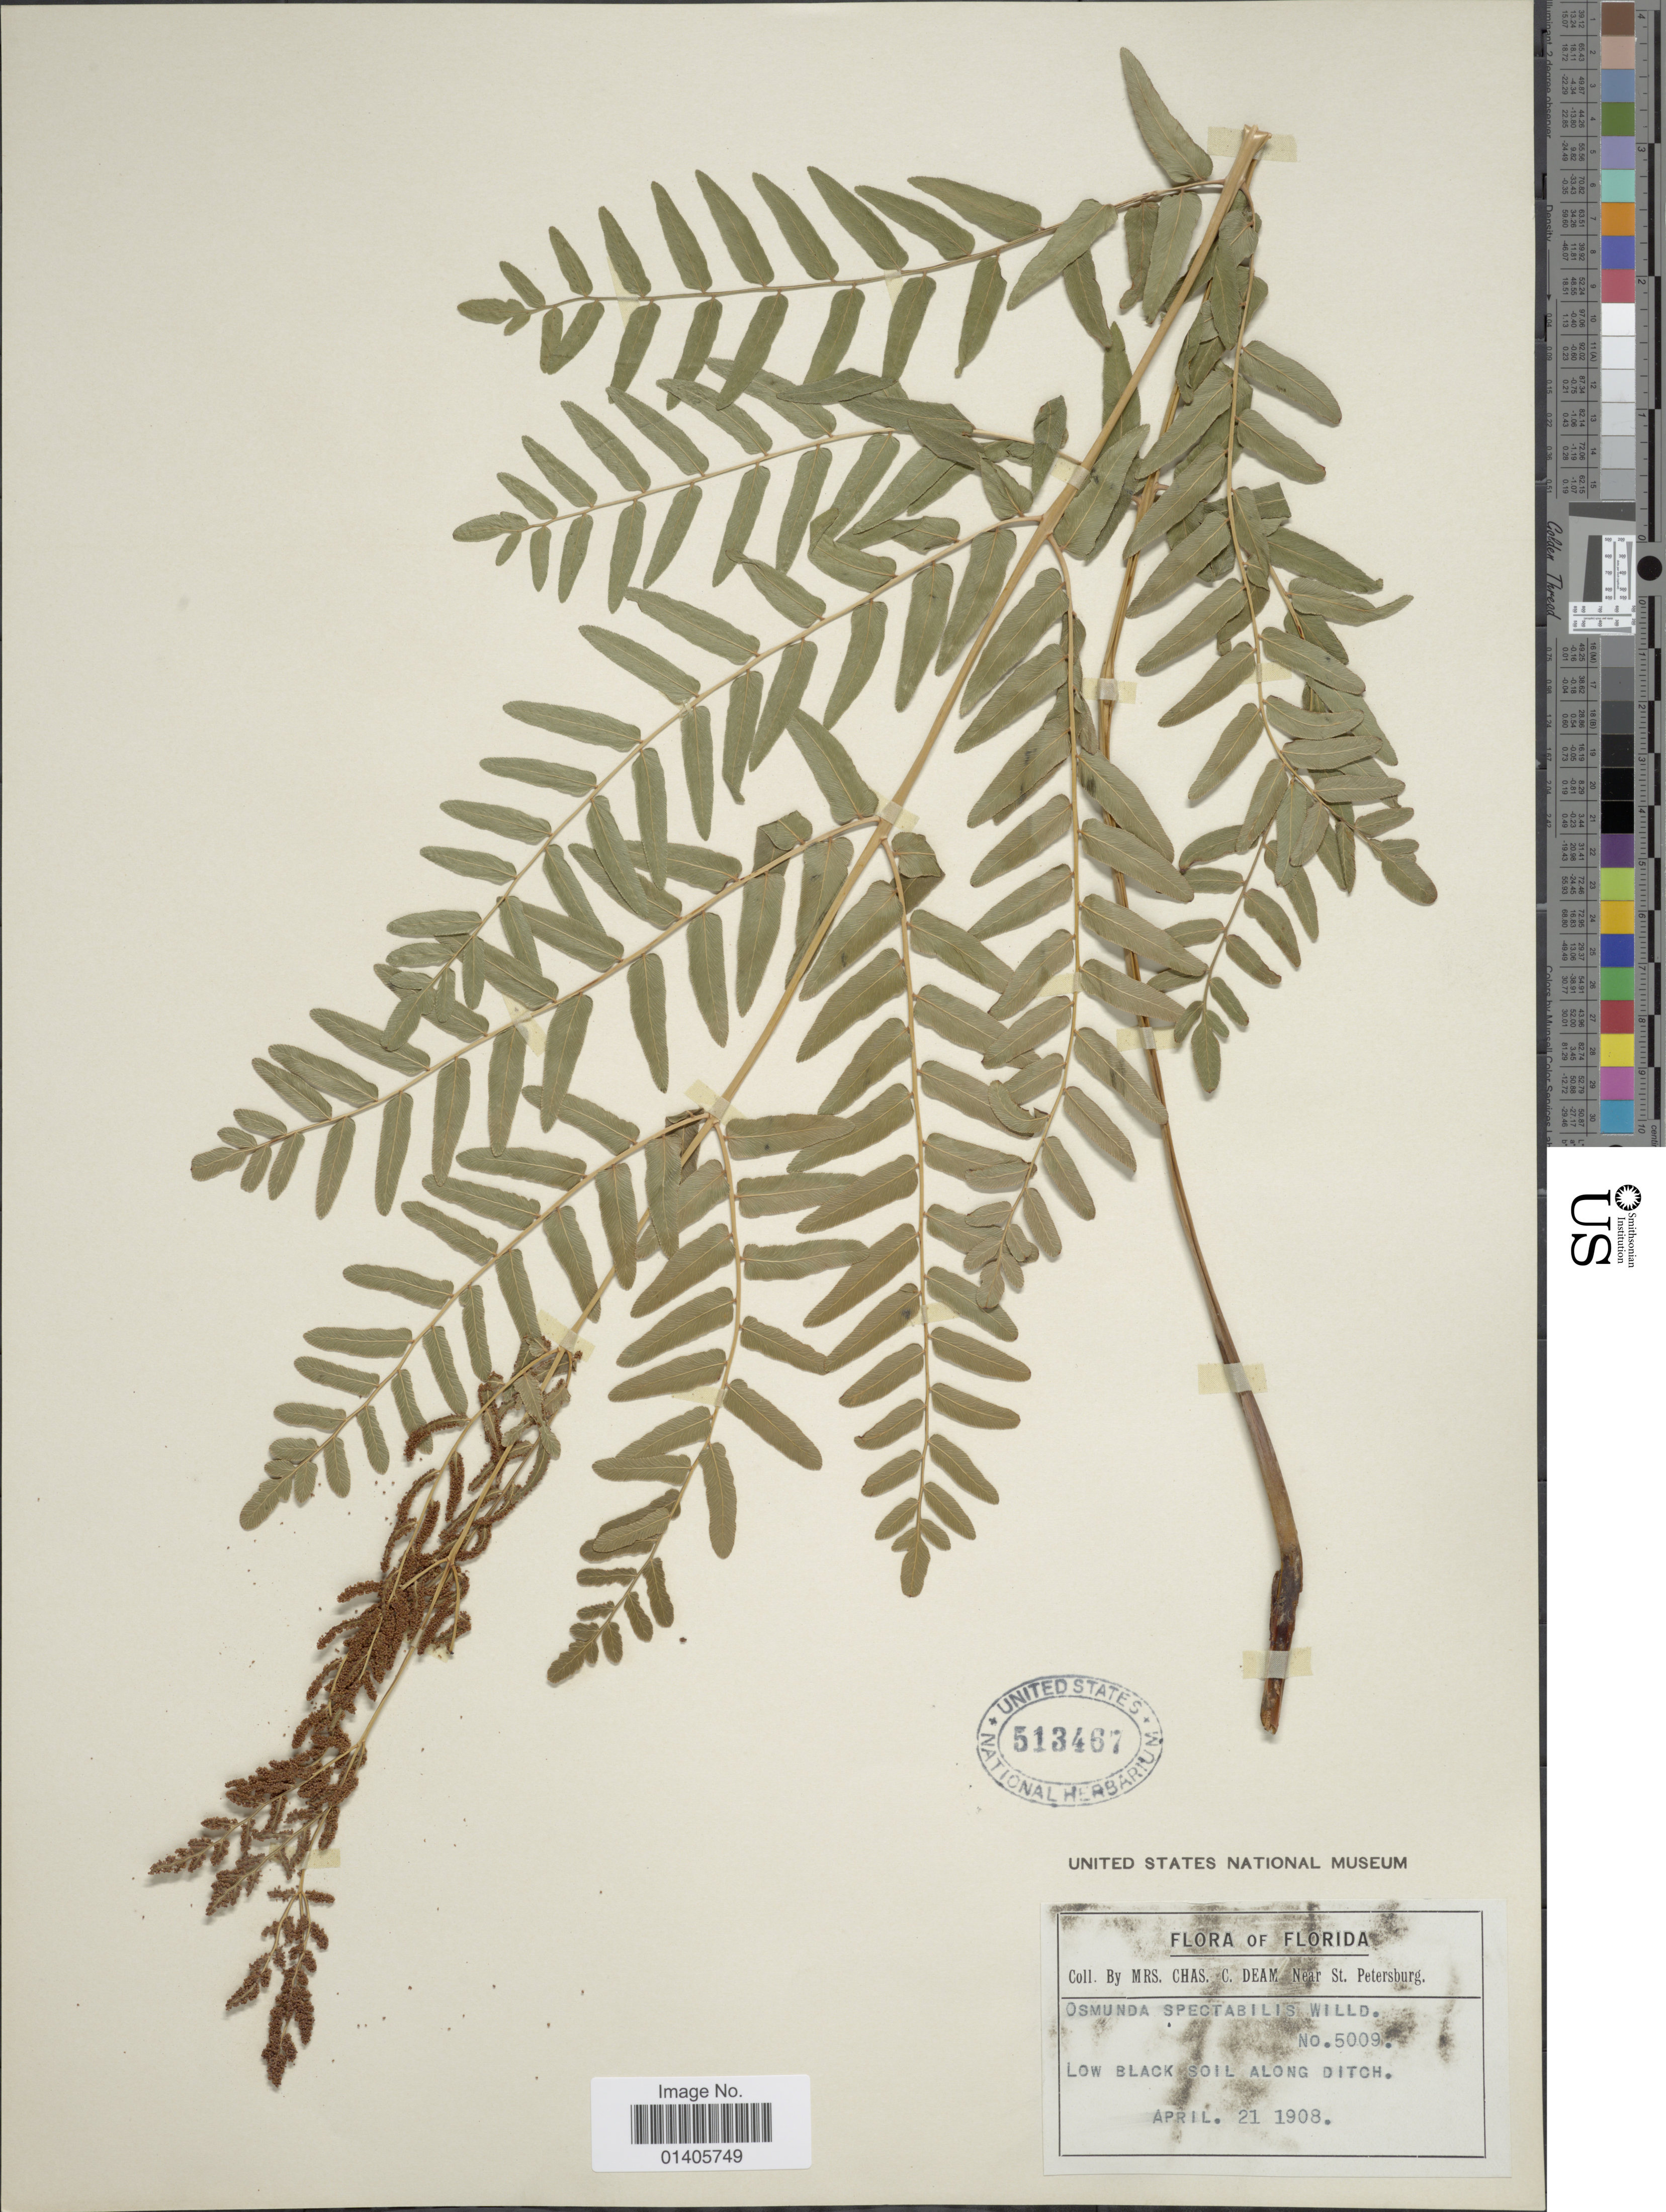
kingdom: Plantae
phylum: Tracheophyta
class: Polypodiopsida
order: Osmundales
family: Osmundaceae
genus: Osmunda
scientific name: Osmunda regalis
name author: L.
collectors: C. C. Deam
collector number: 5009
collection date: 1908-04-21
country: United States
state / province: Florida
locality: Low black Soil along Ditch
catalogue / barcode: US 513467